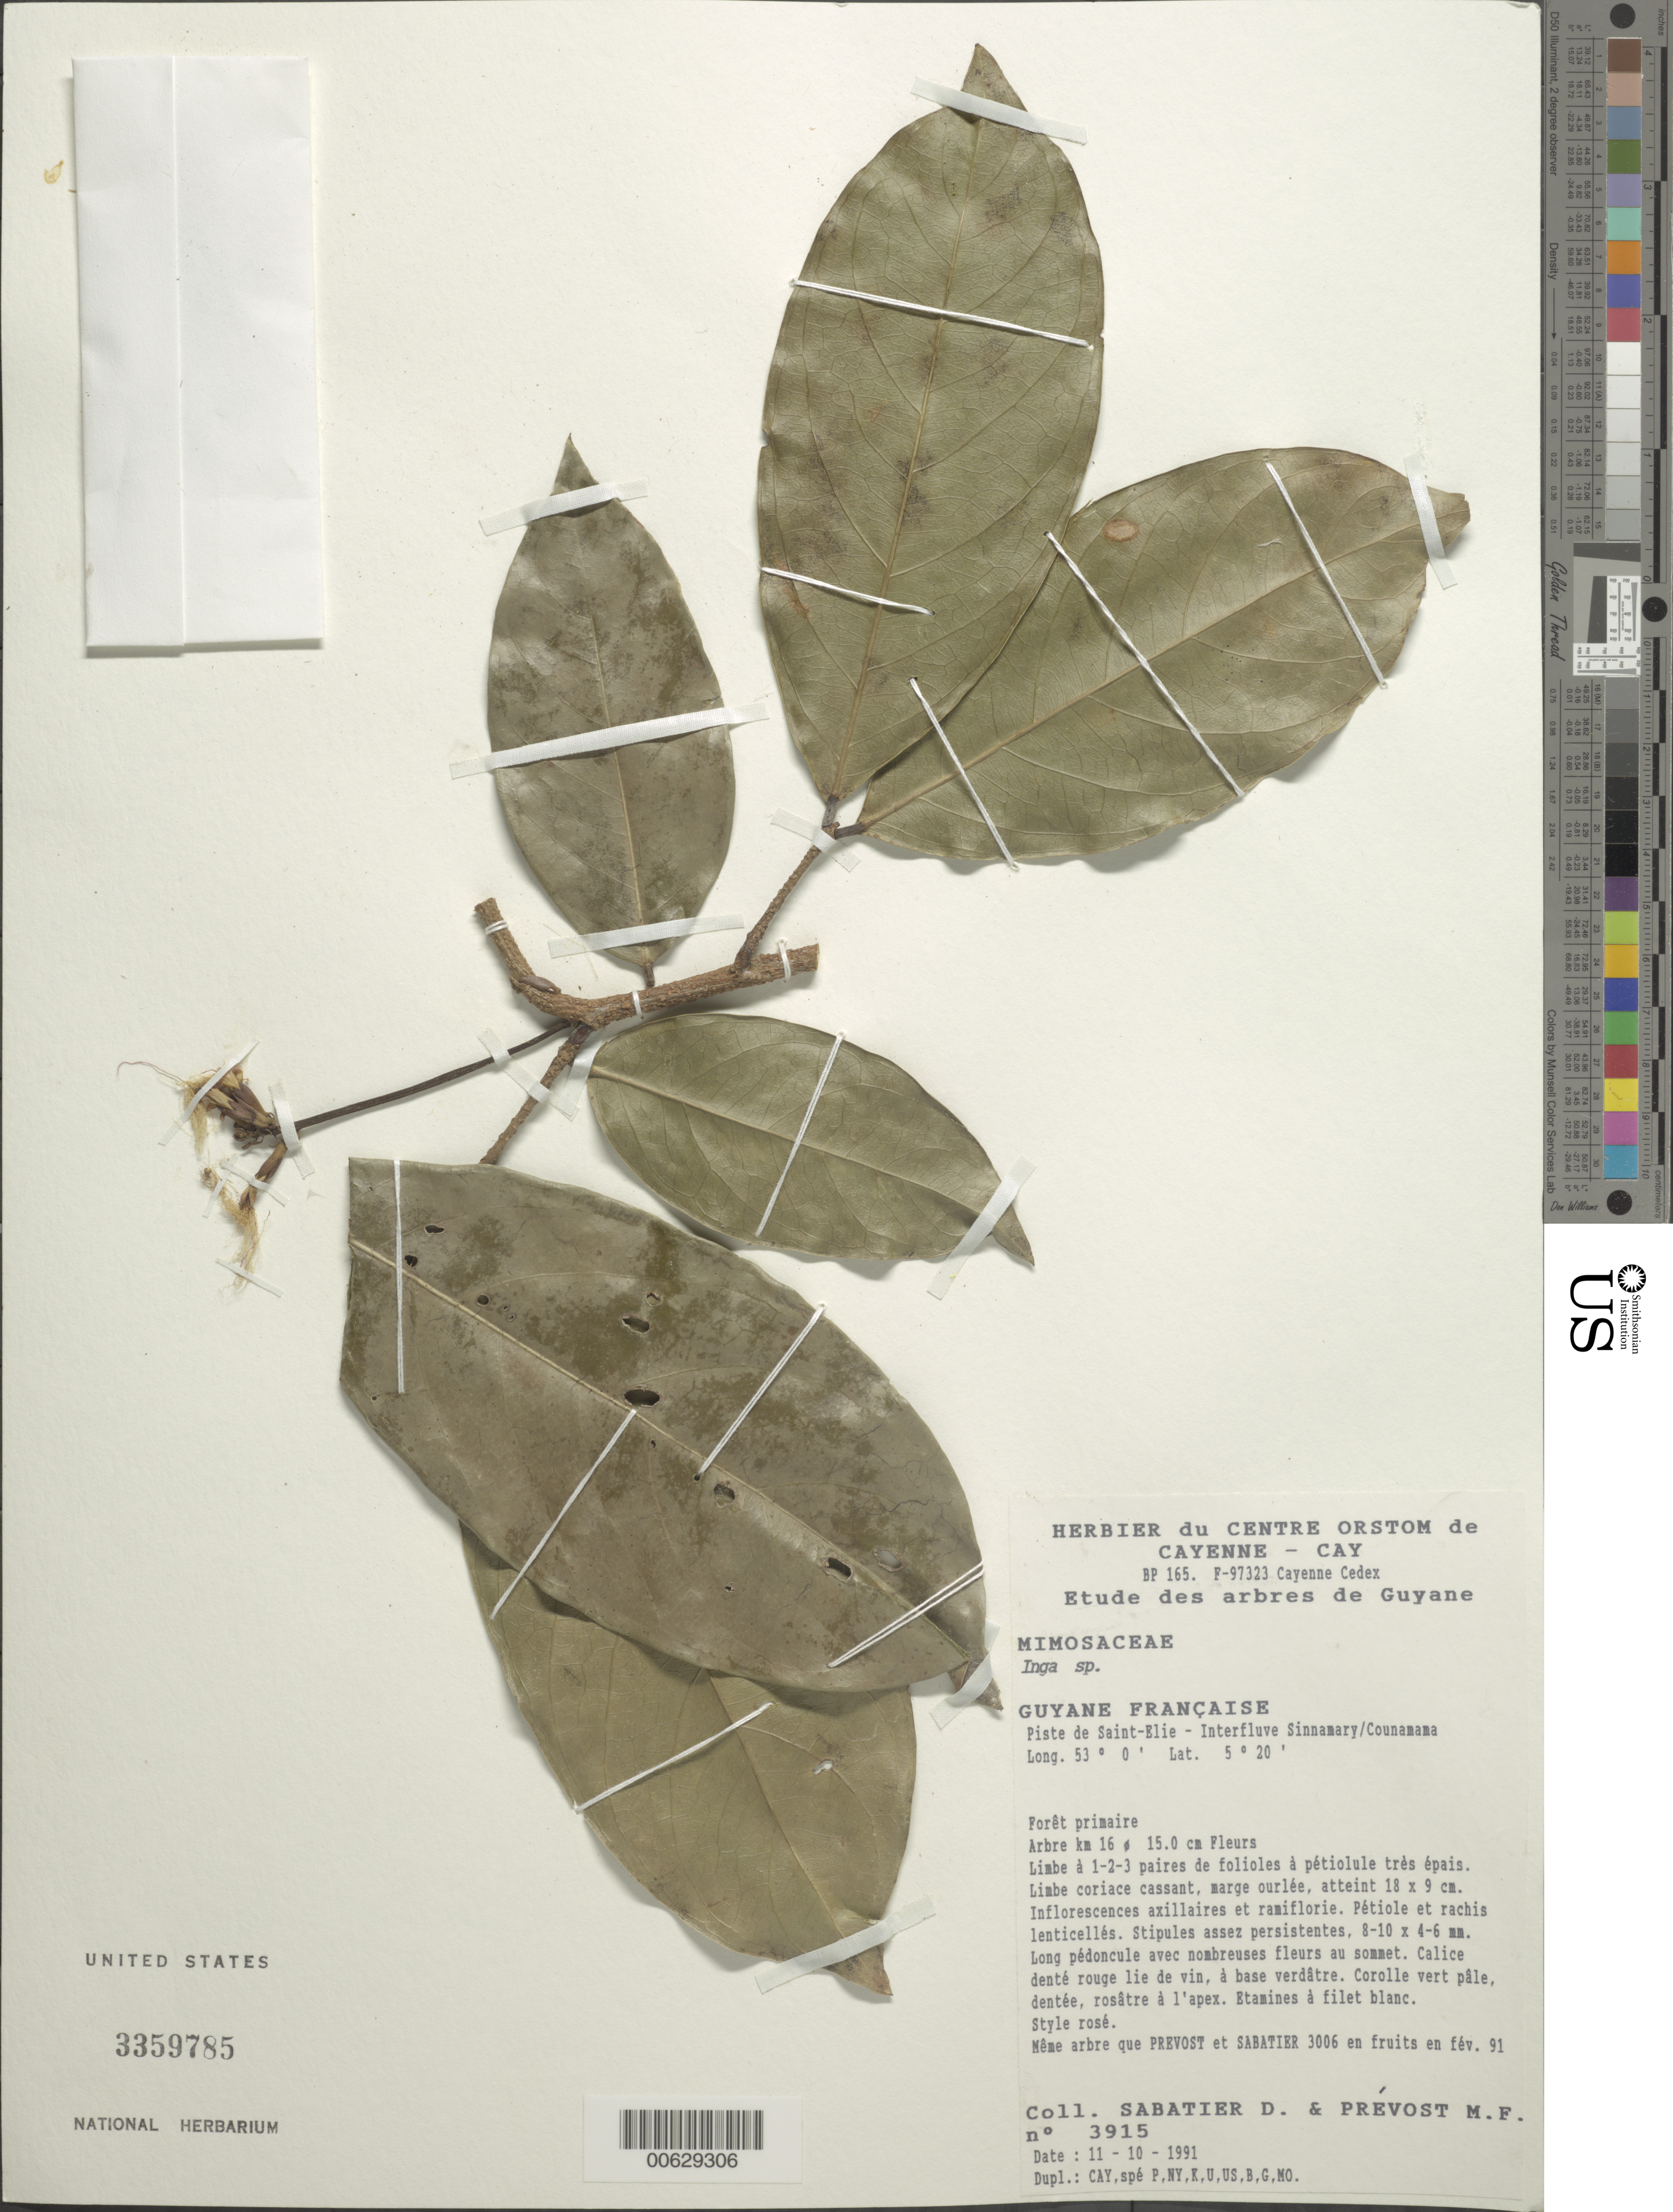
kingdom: Plantae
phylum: Tracheophyta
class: Magnoliopsida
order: Fabales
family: Fabaceae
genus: Inga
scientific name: Inga sp.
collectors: D. Sabatier & M.-F. Prévost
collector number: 3915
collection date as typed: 11-Oct-91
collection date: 1991-10-11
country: French Guiana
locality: Piste de Saint-Élie, interfleuve Sinnamary-Counamama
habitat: Primary forest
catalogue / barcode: US 3359785